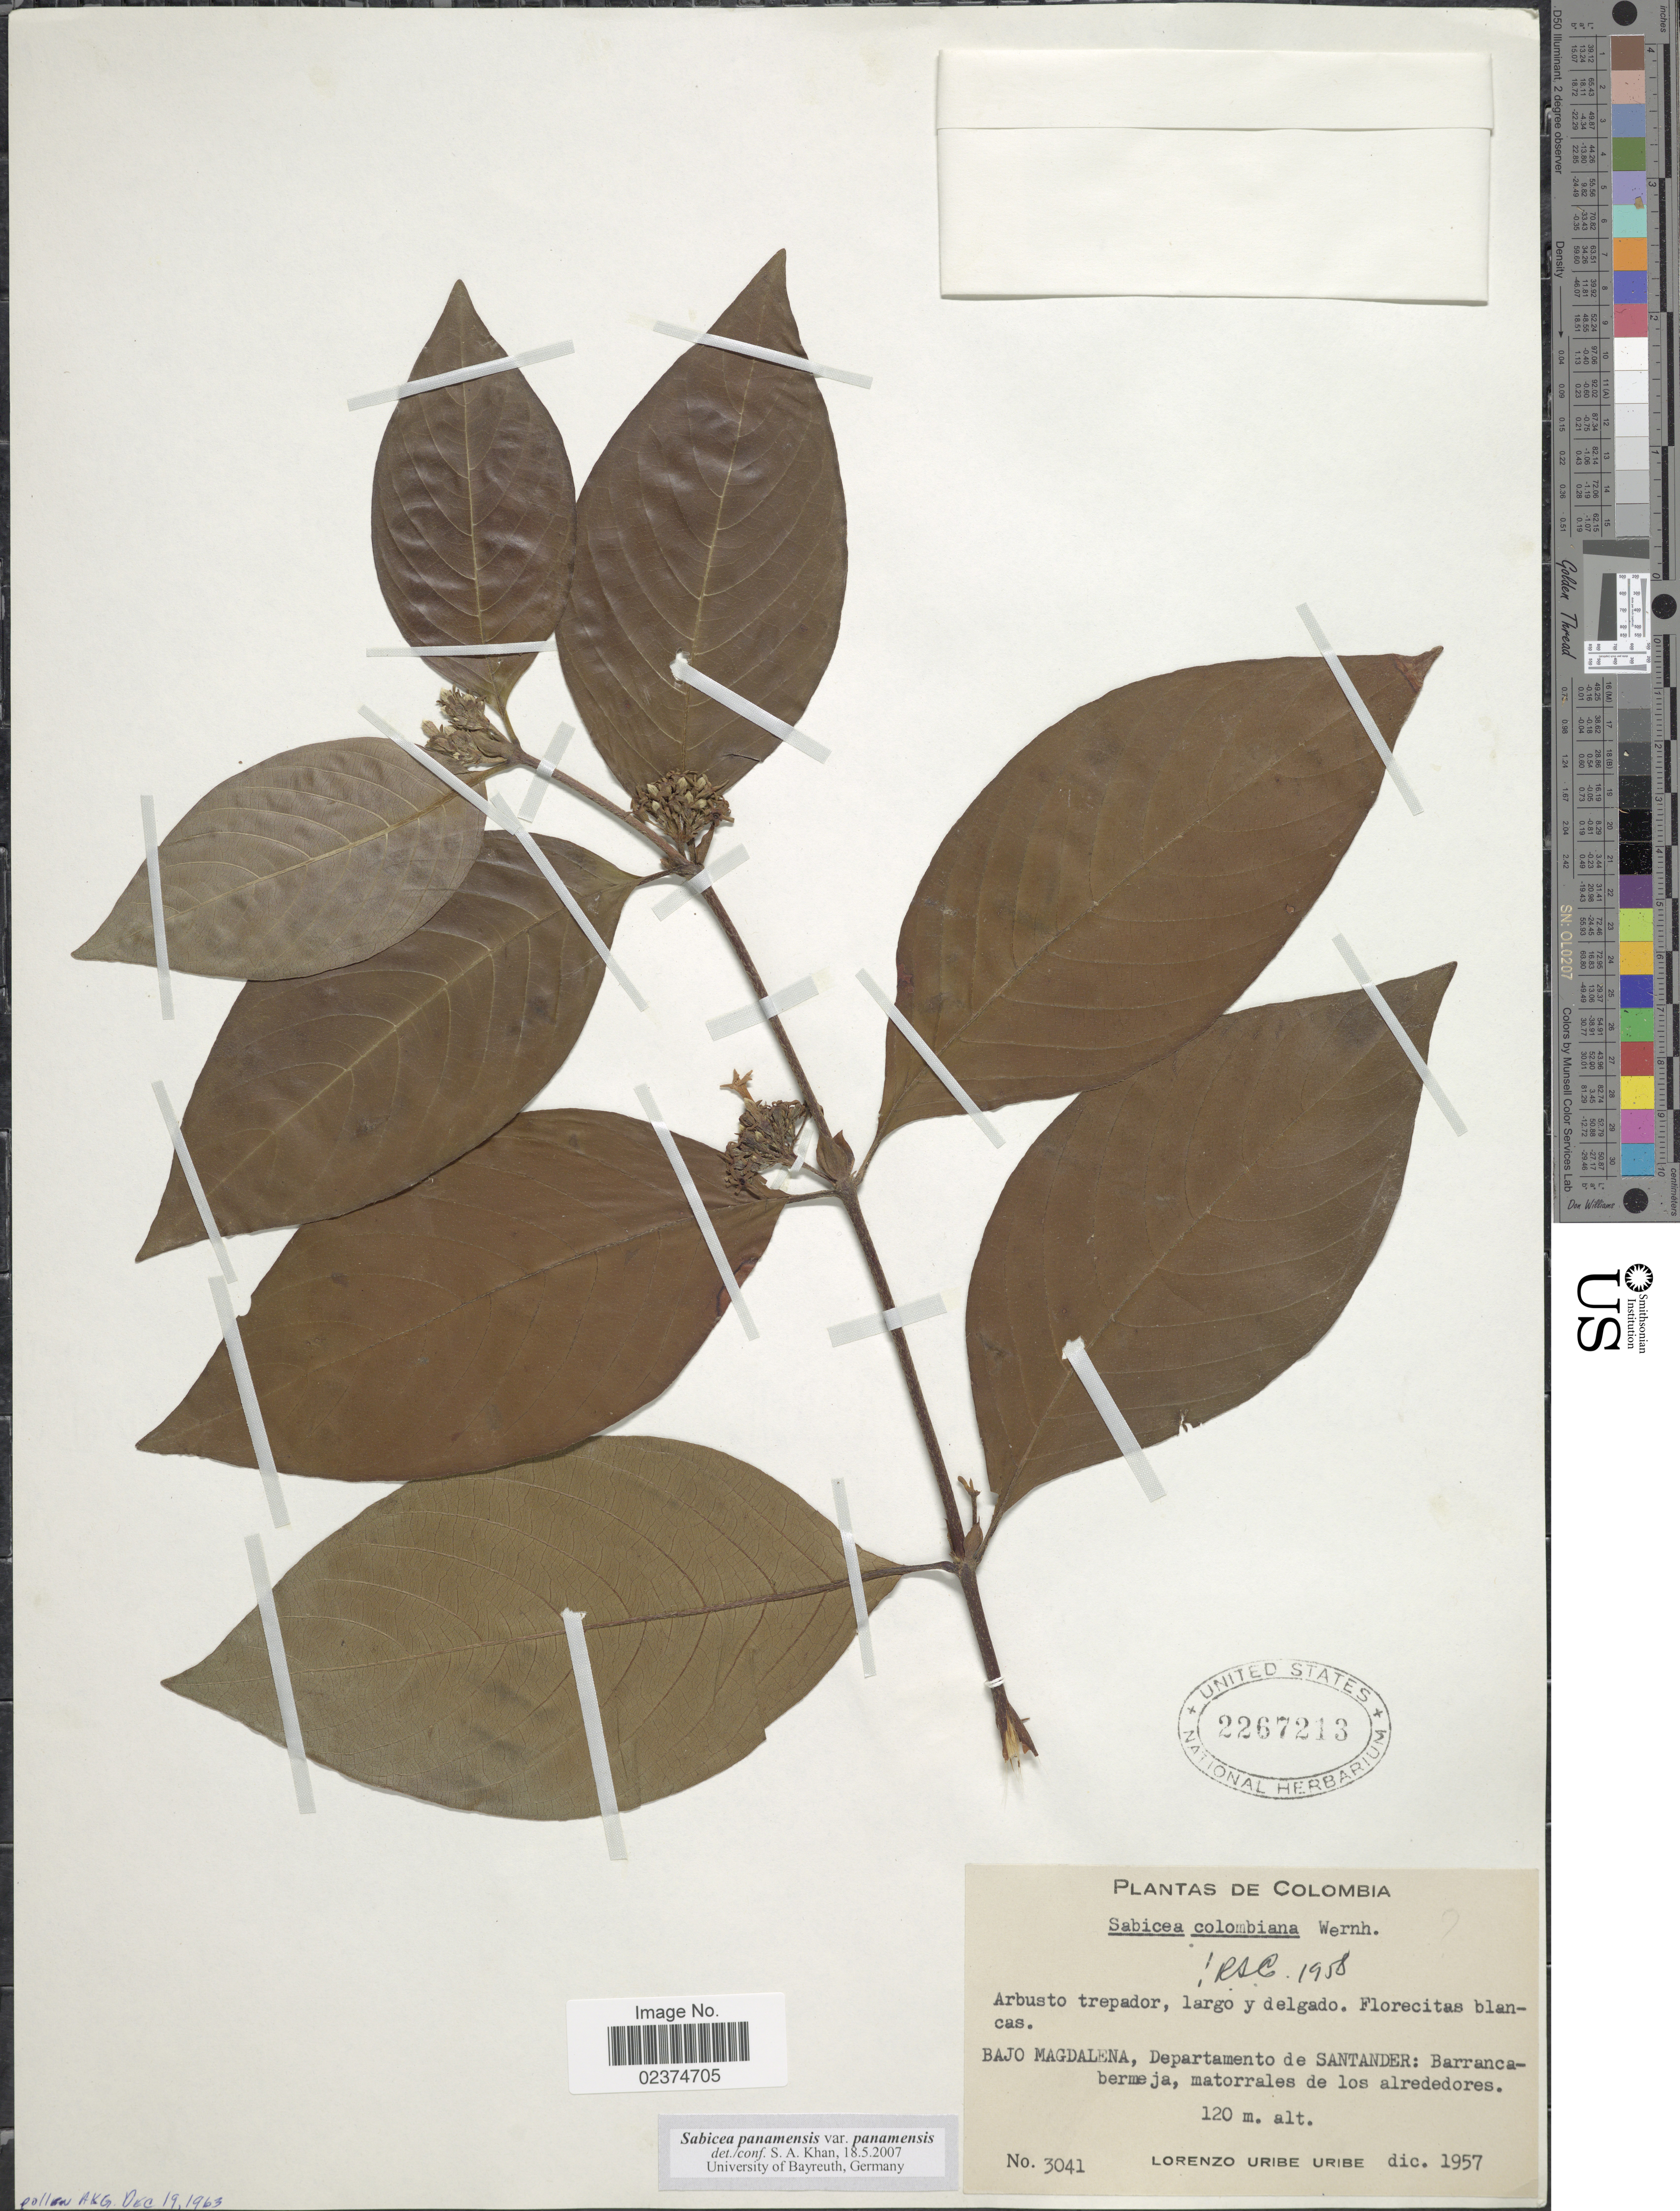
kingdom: Plantae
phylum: Tracheophyta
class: Magnoliopsida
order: Gentianales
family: Rubiaceae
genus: Sabicea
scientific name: Sabicea panamensis var. panamensis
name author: Wernham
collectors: L. Uribe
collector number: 3041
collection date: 1957-12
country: Colombia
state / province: Santander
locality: Bajo Magdalena, Barranca-bermeja, matorrales de los alrededores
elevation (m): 120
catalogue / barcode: US 2267213